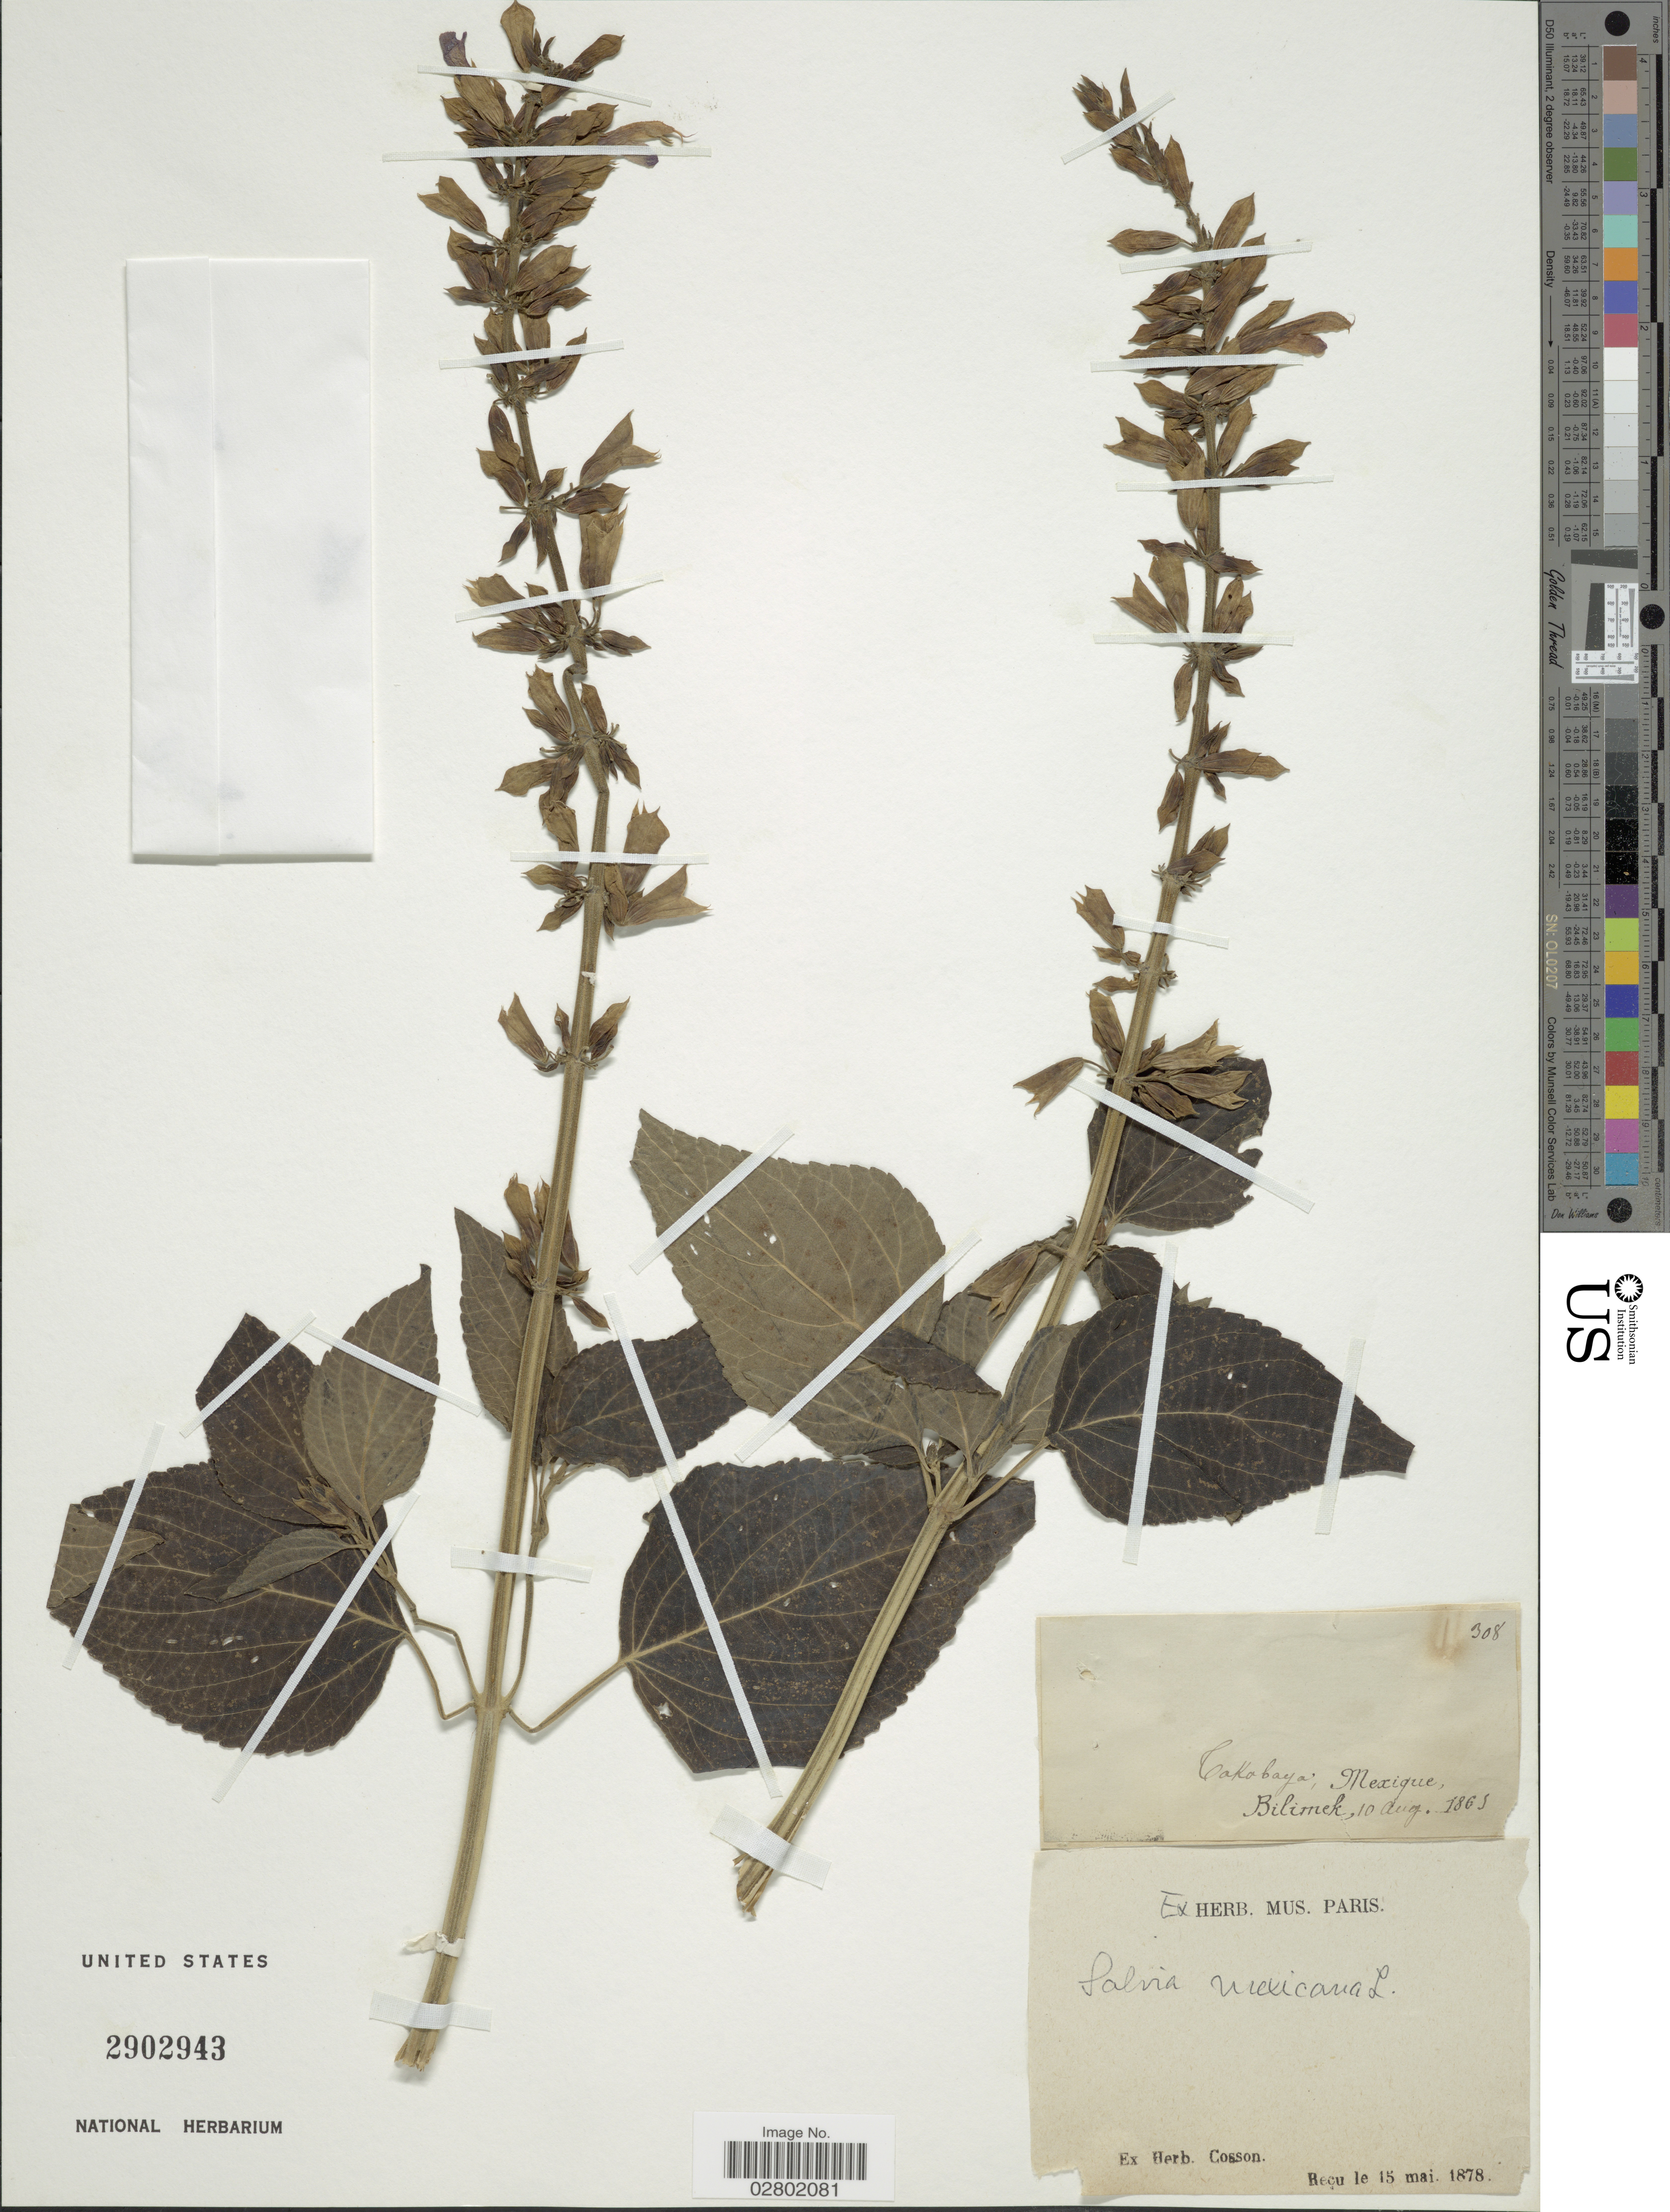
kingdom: Plantae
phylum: Tracheophyta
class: Magnoliopsida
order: Lamiales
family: Lamiaceae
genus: Salvia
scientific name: Salvia mexicana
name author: L.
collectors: -. Bilimek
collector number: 308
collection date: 1865-08-10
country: Mexico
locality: Tokabaya.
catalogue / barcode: US 2902943